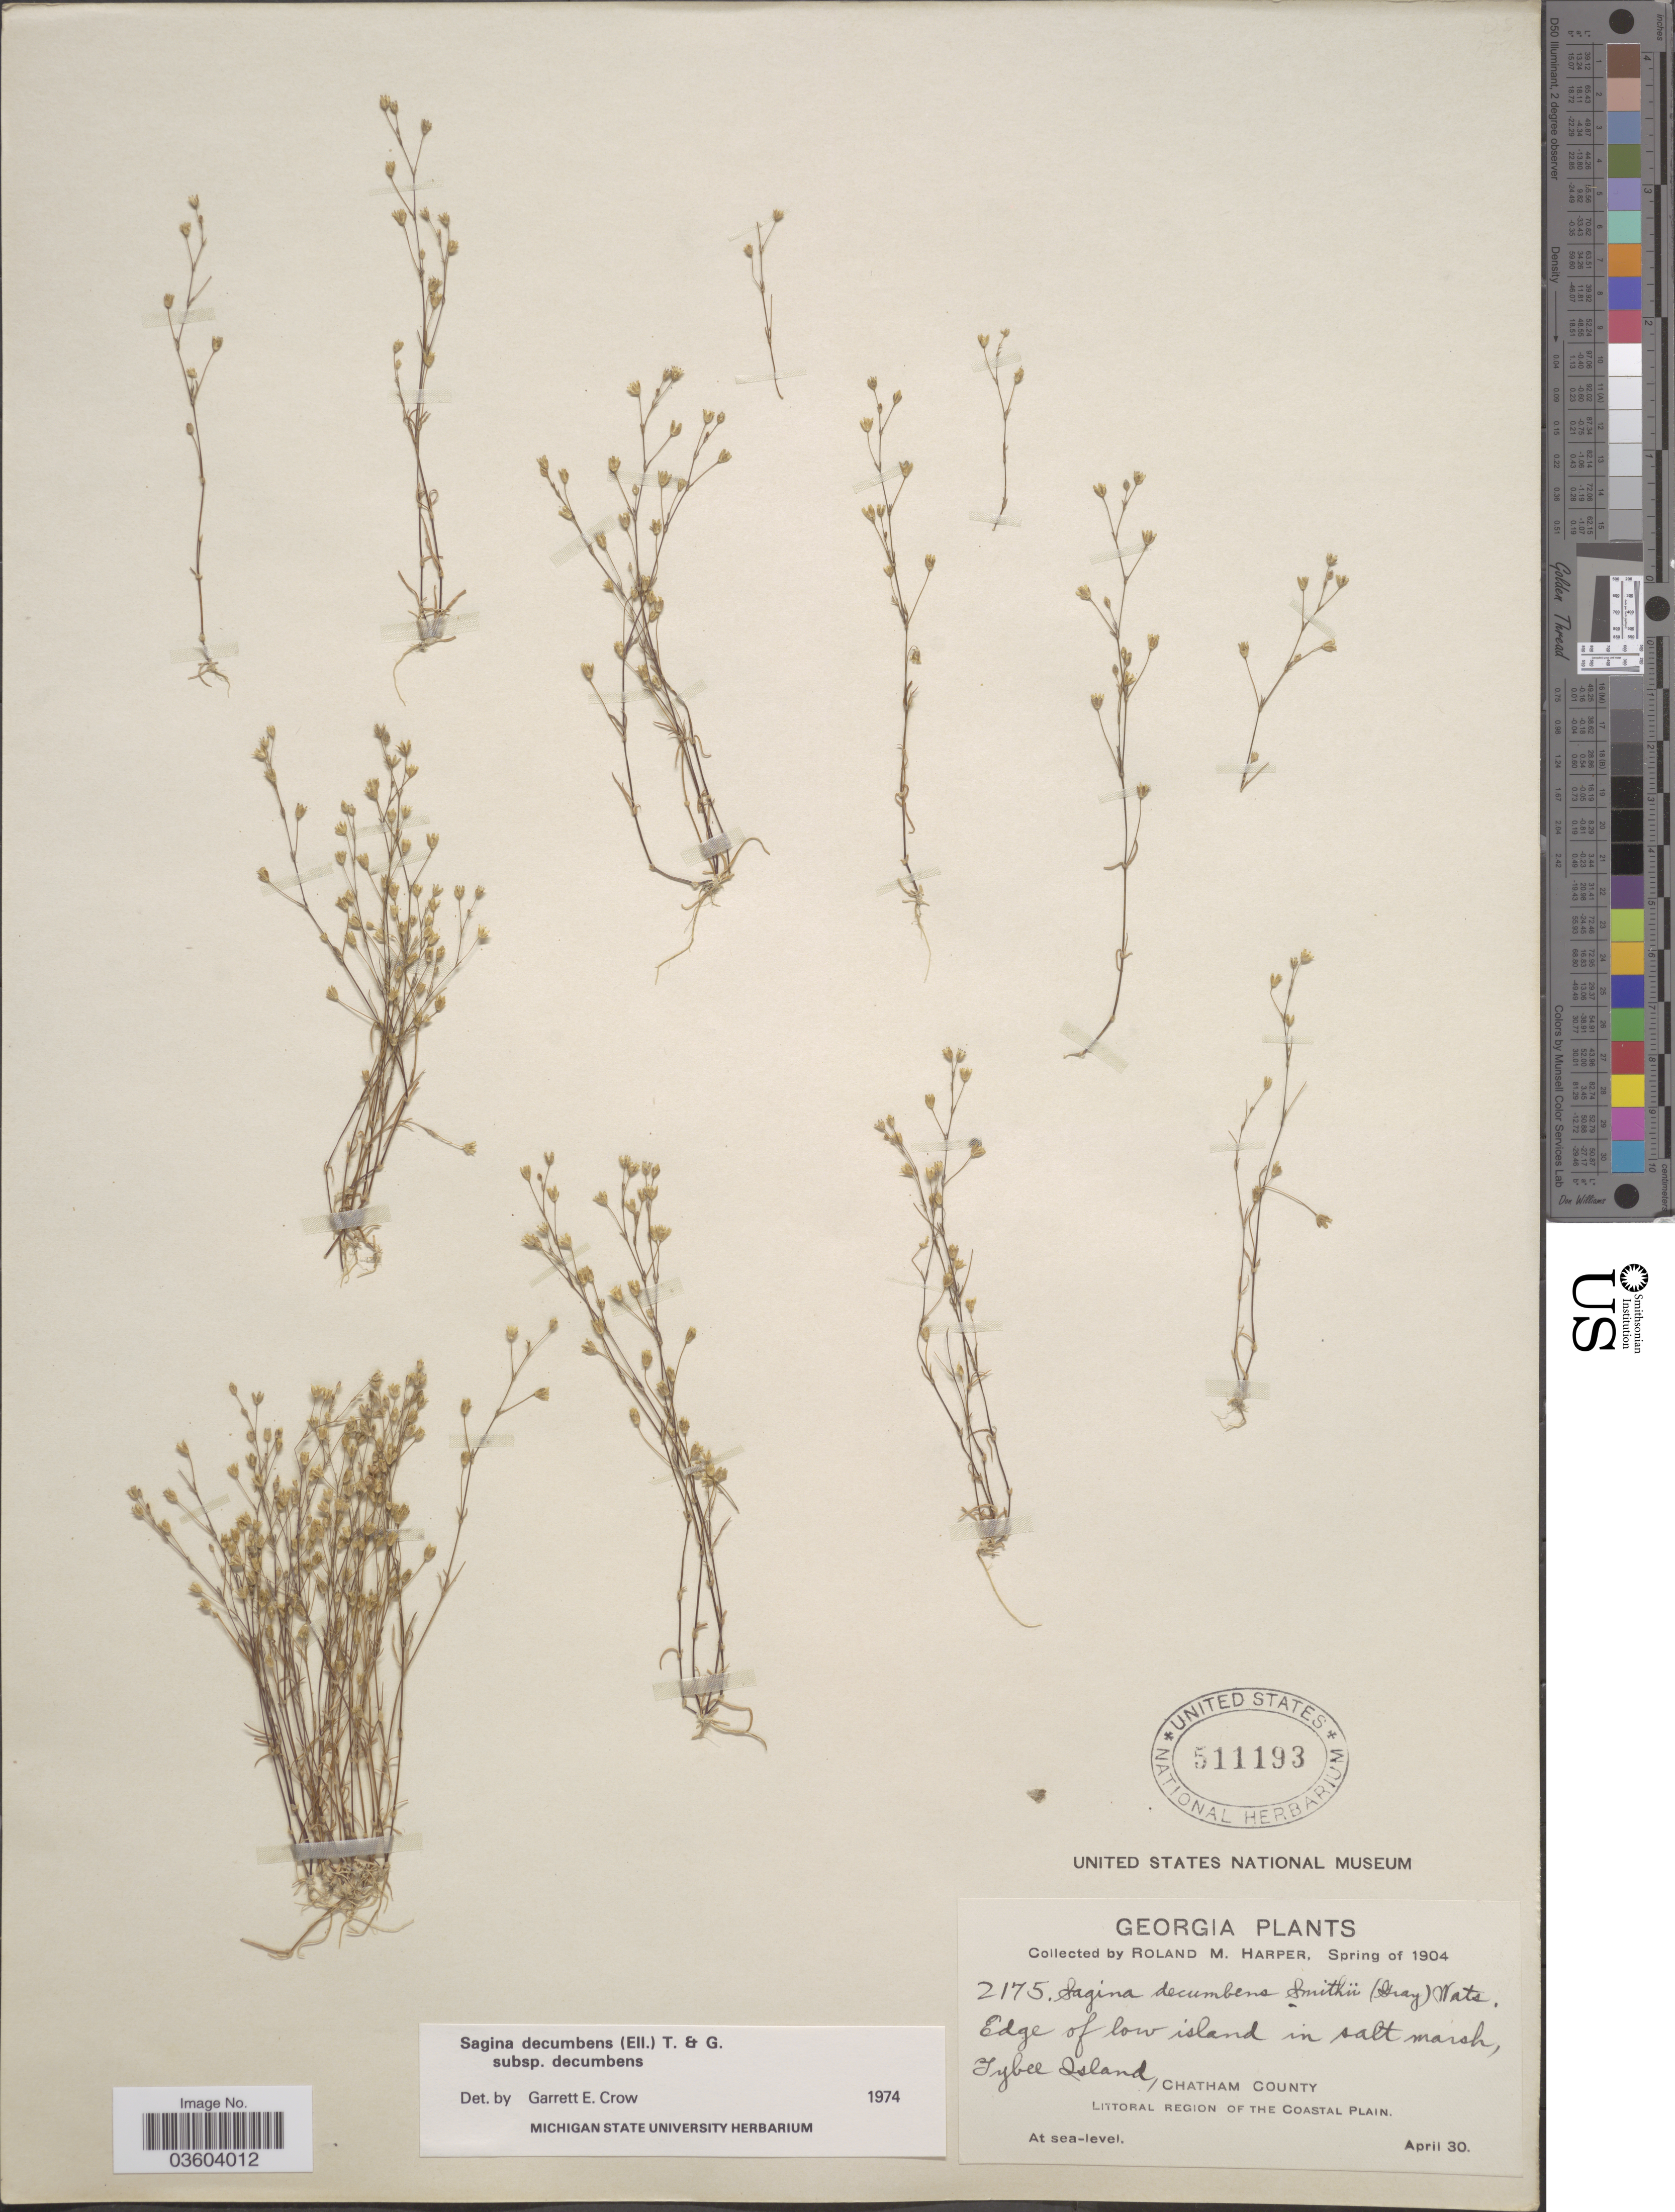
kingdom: Plantae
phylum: Tracheophyta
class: Magnoliopsida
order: Caryophyllales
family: Caryophyllaceae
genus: Sagina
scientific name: Sagina decumbens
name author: (Elliott) Torr. & A. Gray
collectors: R. M. Harper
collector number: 2175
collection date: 1904-04-30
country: United States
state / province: Georgia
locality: Edge of low island in salt marsh, Tybee Island, Chatham County. Littoral Region of the Coastal Plain.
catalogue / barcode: US 511193